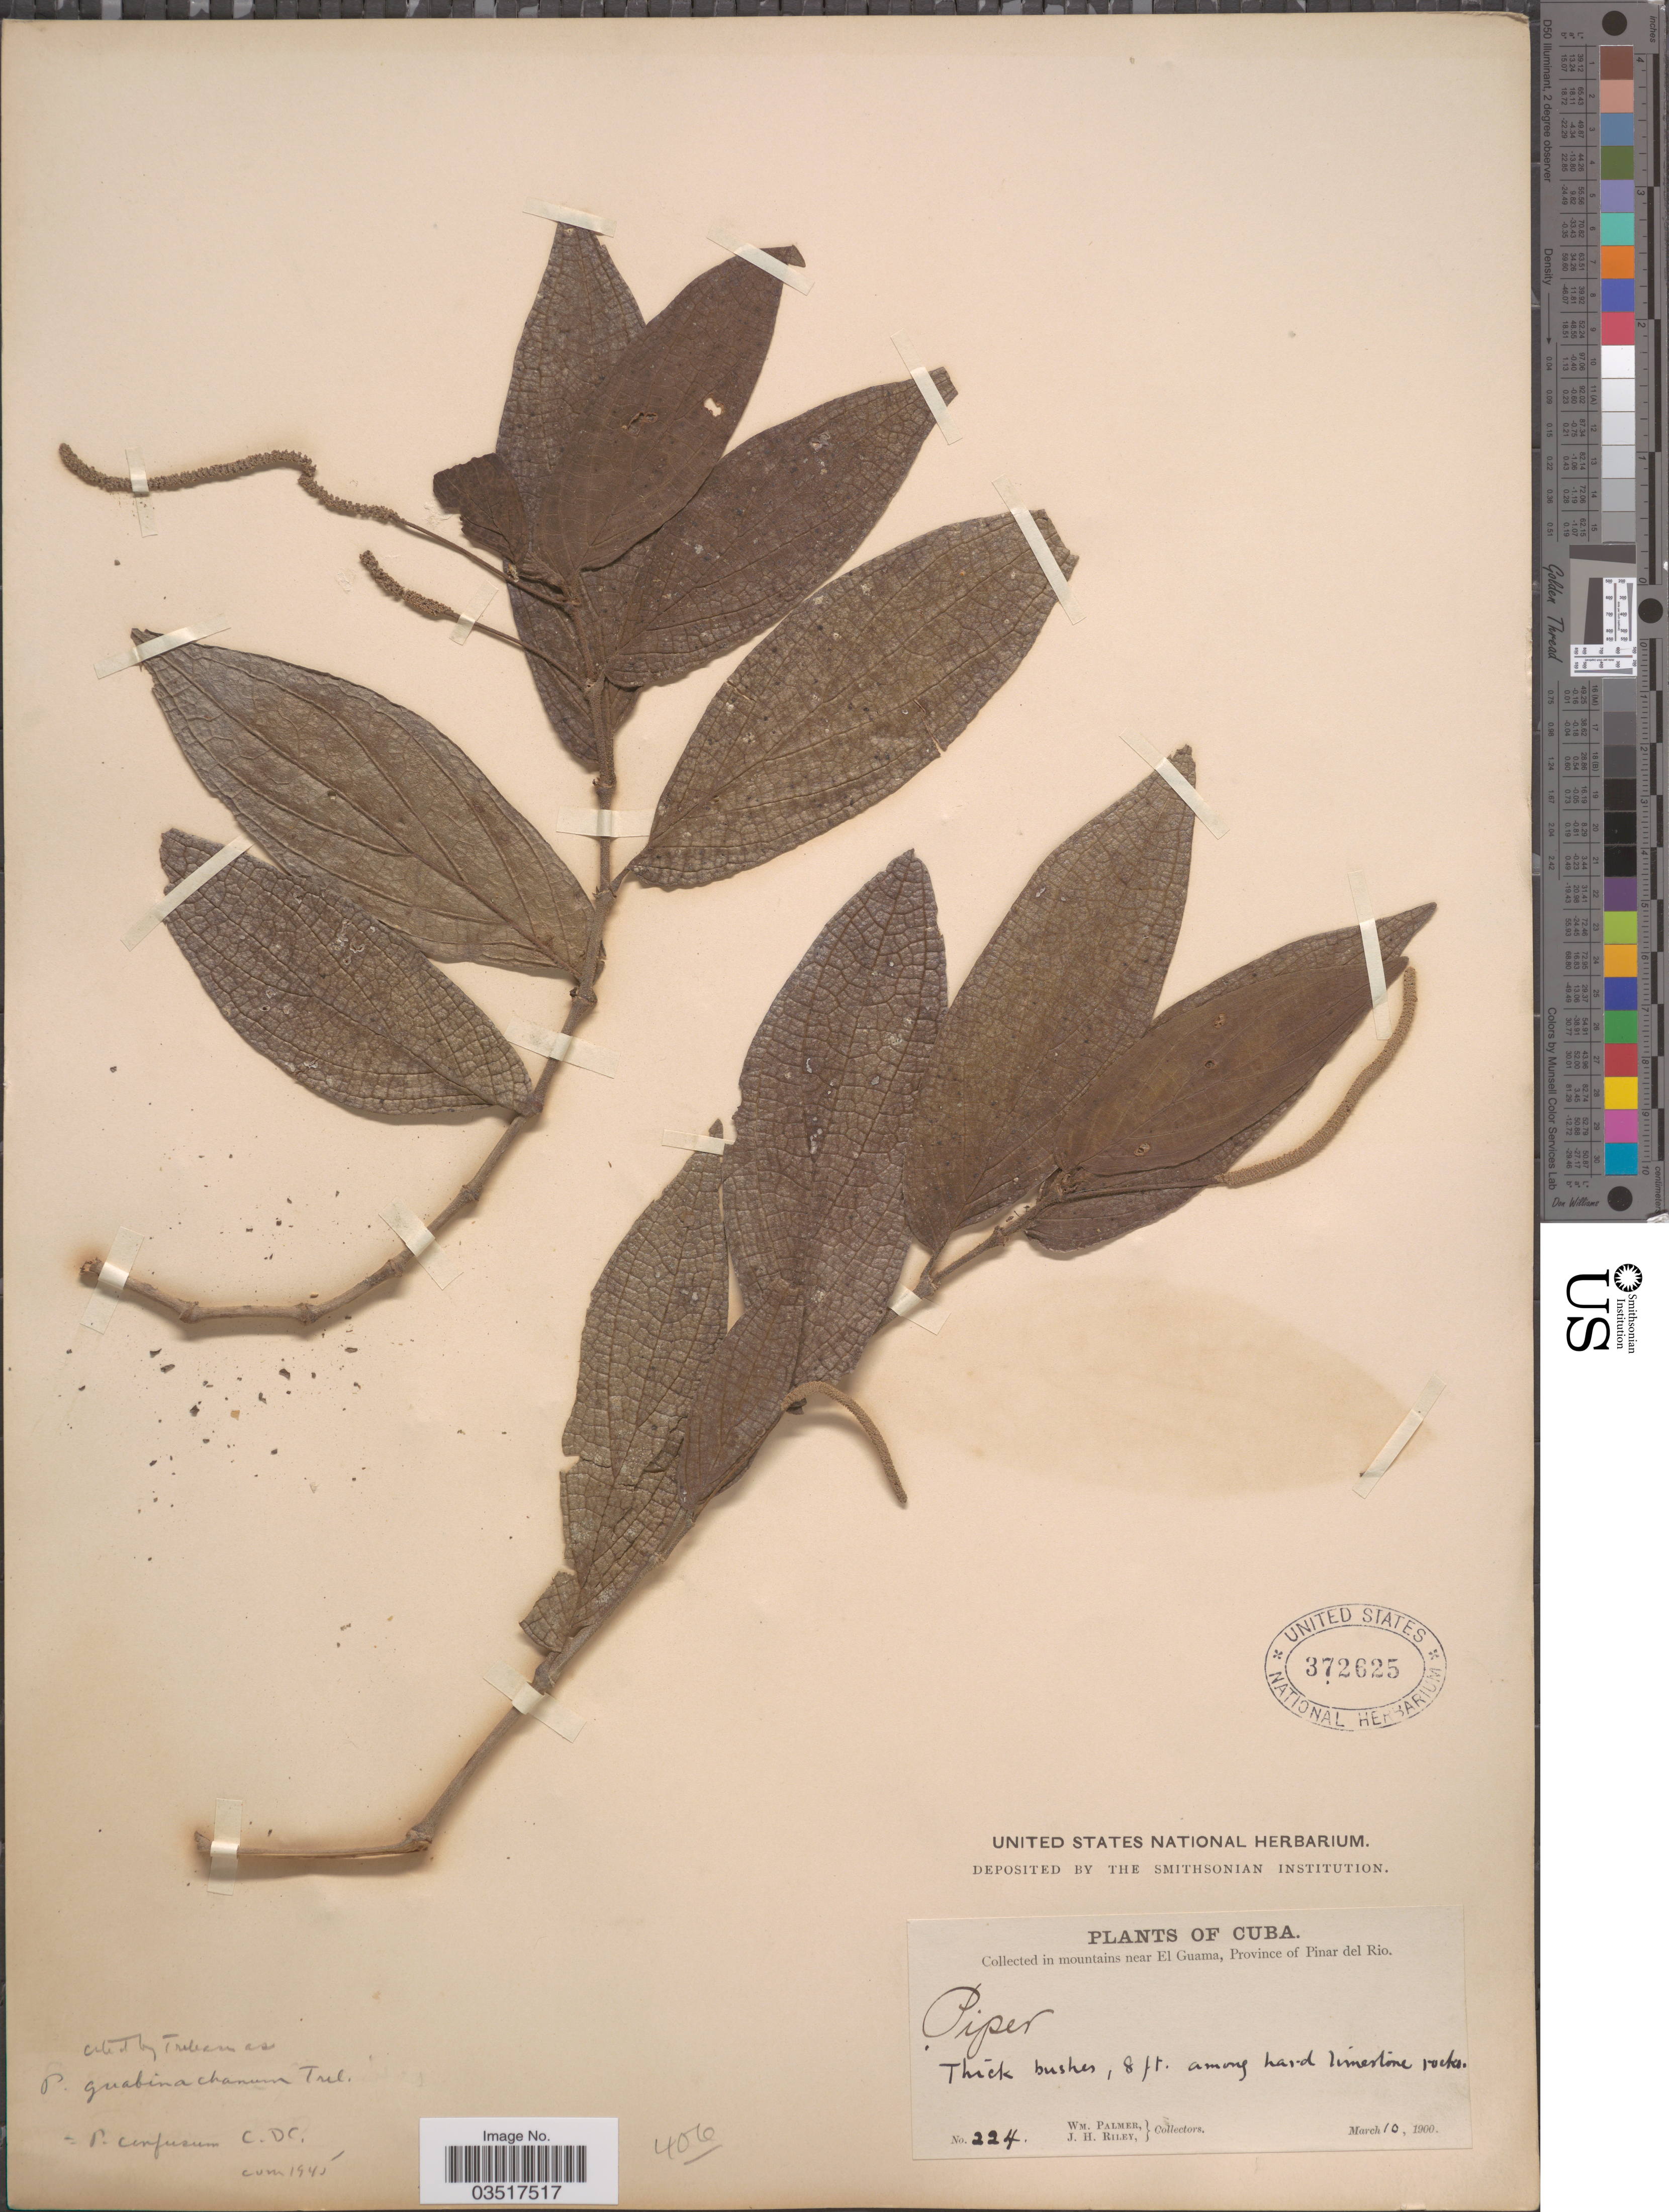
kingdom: Plantae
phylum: Tracheophyta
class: Magnoliopsida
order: Piperales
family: Piperaceae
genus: Piper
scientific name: Piper confusum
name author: C. DC.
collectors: W. Palmer & J. H. Riley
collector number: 224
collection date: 1900-03-10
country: Cuba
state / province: Pinar del Río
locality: In mountains near El Guama. Among hard limestone rocks.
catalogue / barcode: US 372625